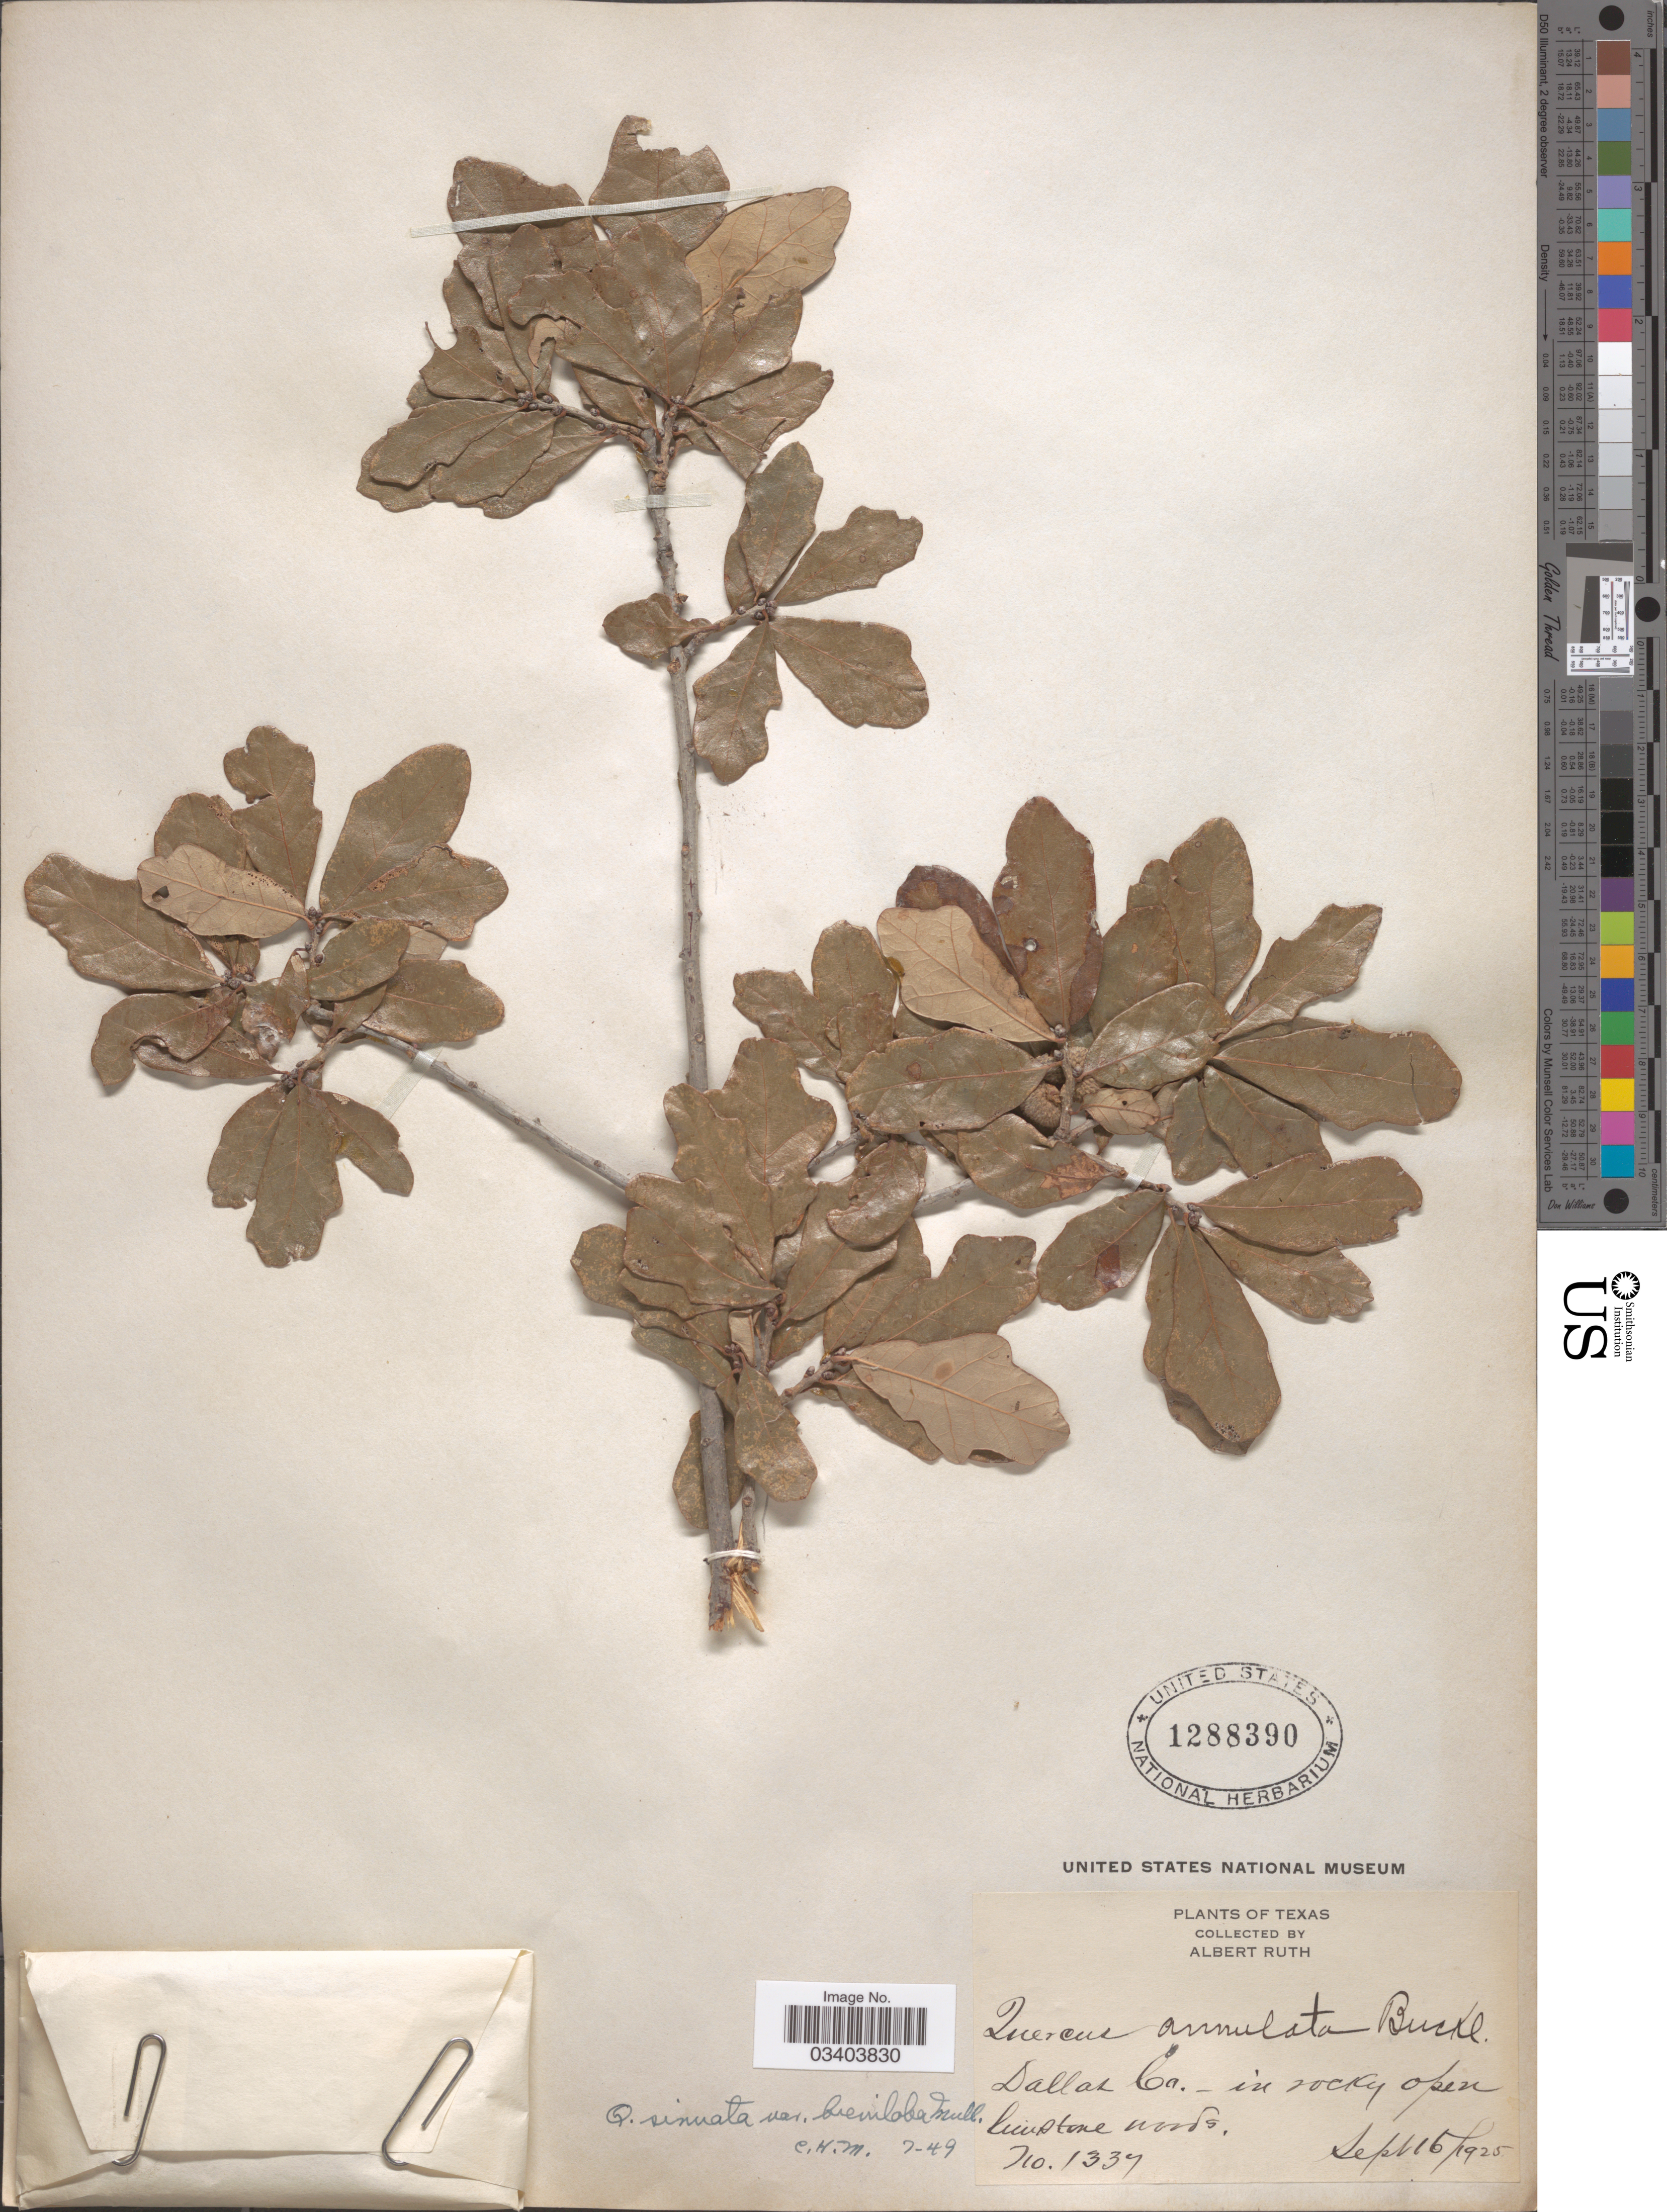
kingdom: Plantae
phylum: Tracheophyta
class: Magnoliopsida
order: Fagales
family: Fagaceae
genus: Quercus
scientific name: Quercus breviloba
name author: (Torr.) Sarg.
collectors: A. Ruth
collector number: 1337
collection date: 1925-09-16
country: United States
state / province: Texas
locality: Dallas Co.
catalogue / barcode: US 1288390